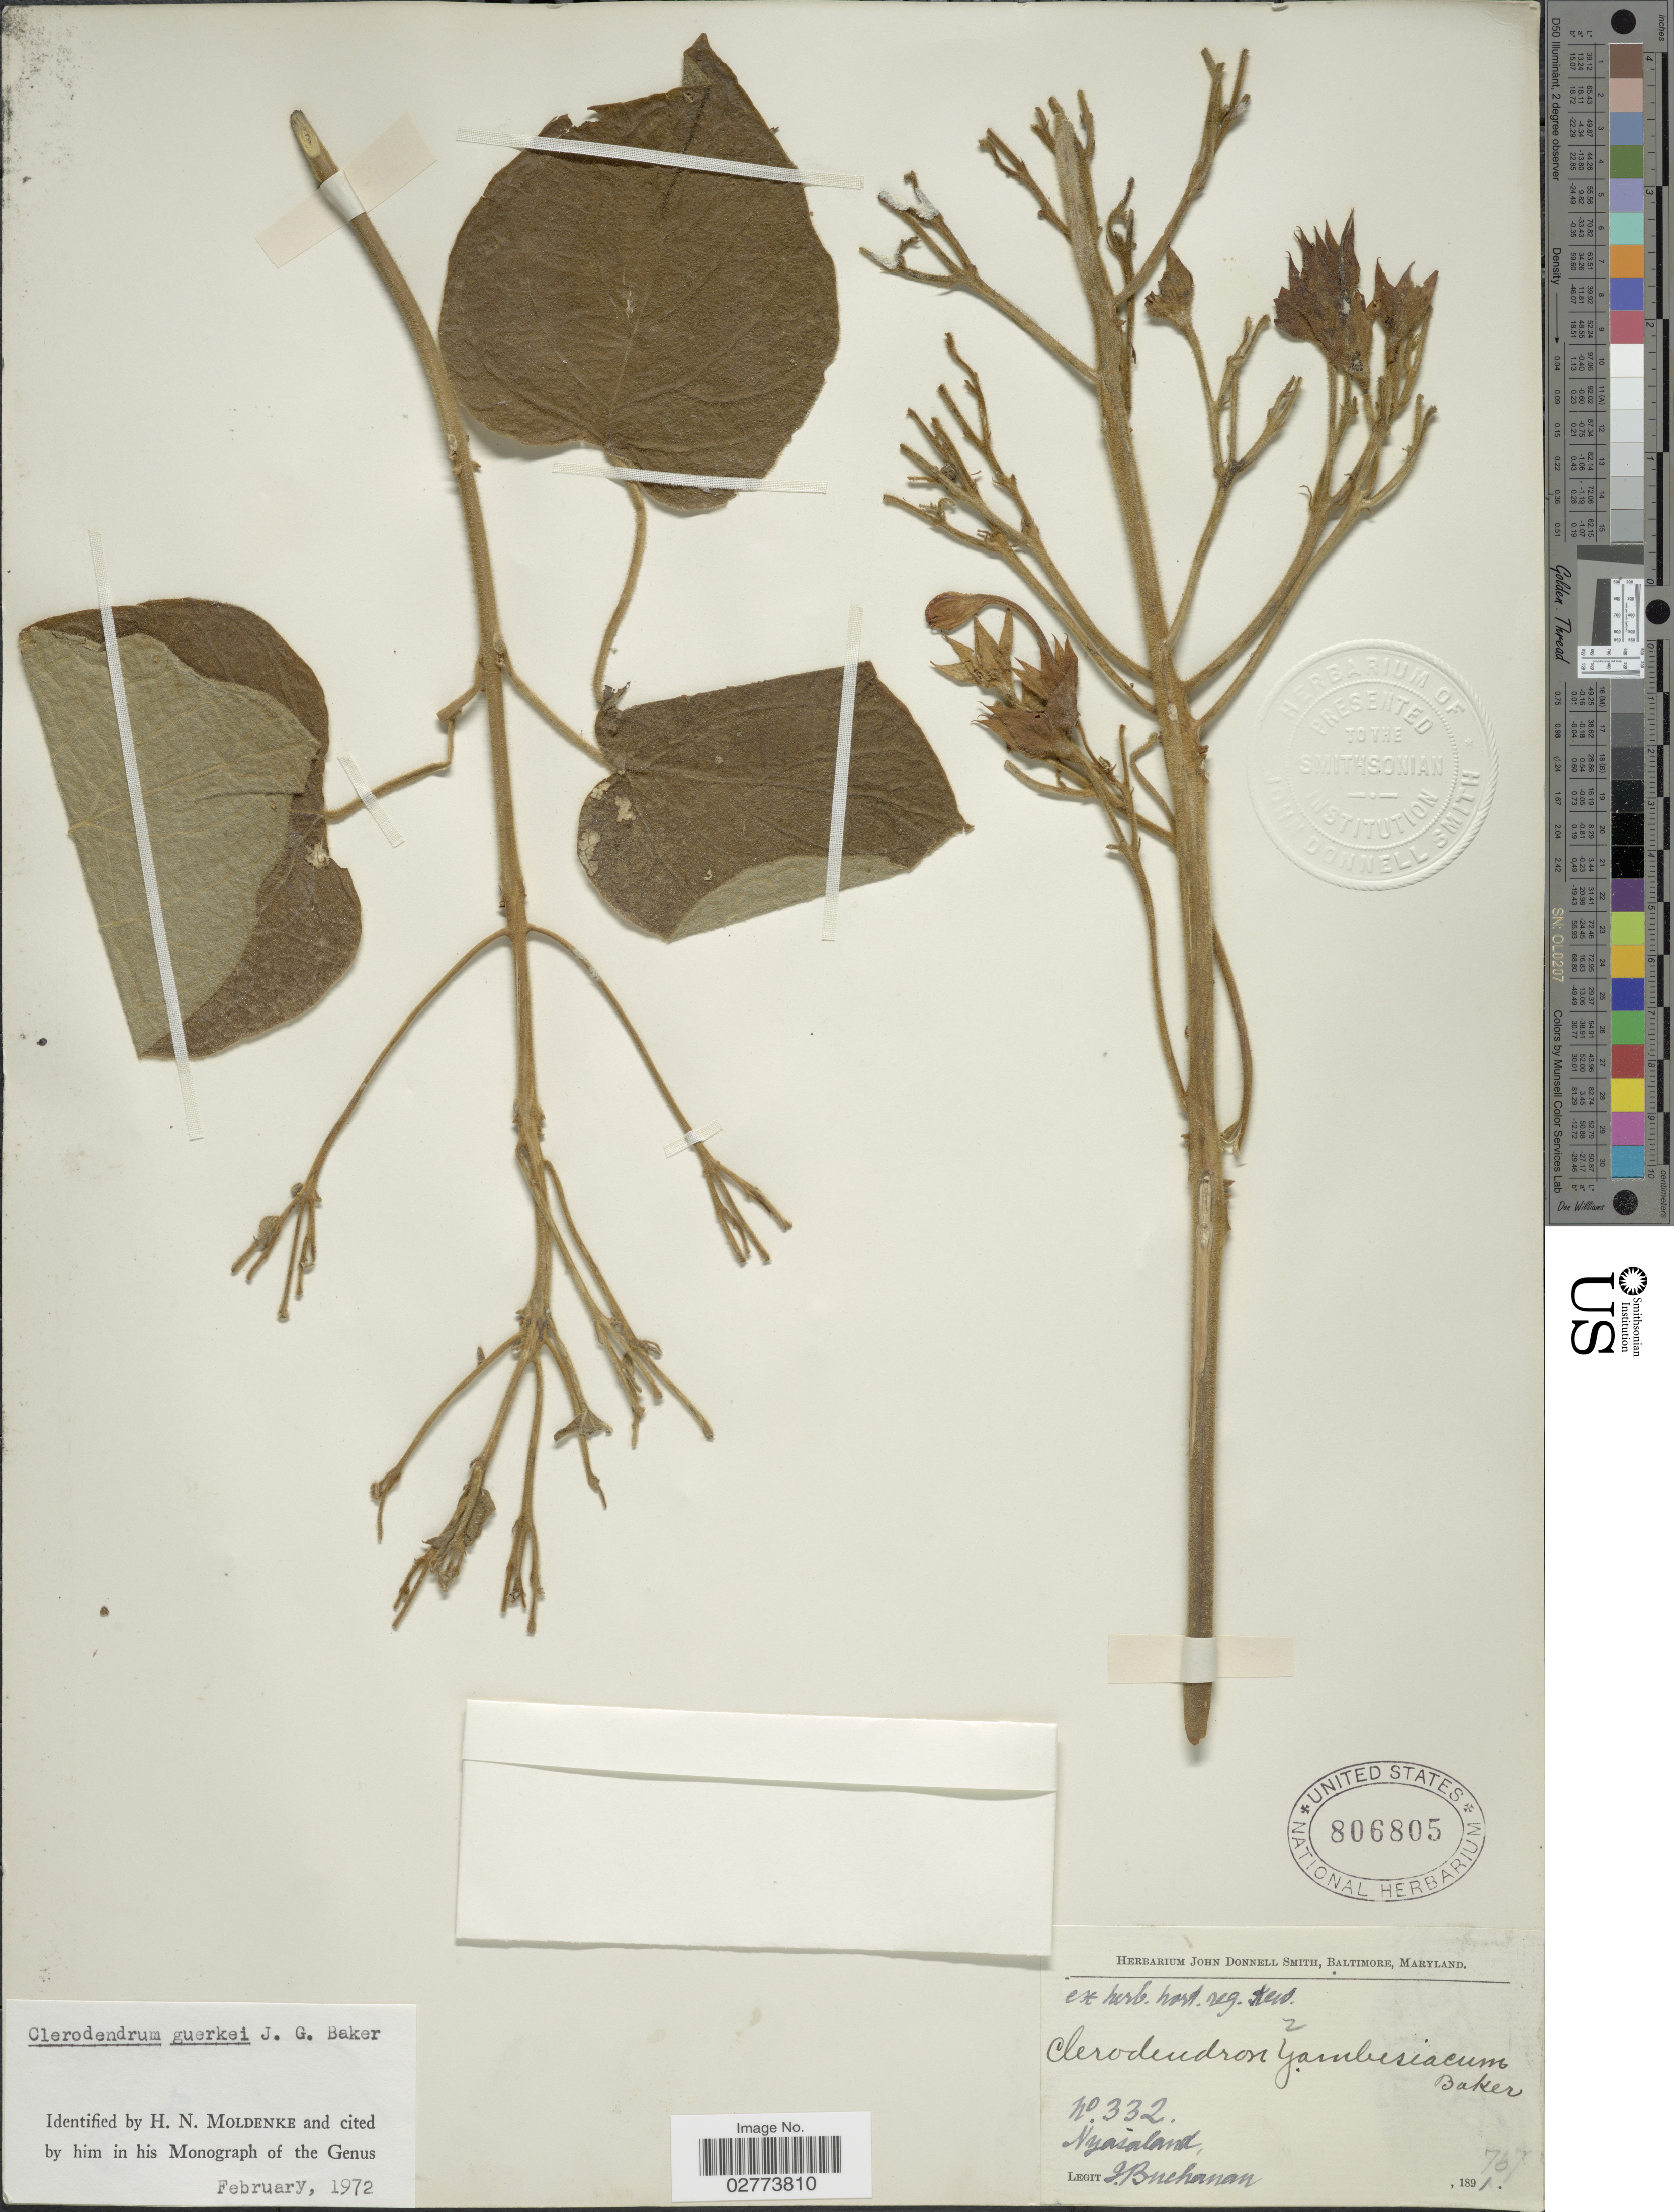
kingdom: Plantae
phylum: Tracheophyta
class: Magnoliopsida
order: Lamiales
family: Lamiaceae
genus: Clerodendrum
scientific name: Clerodendrum guerkei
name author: Baker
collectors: J. Buchanan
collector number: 332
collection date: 1891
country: Malawi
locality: Nyasaland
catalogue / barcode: US 806805